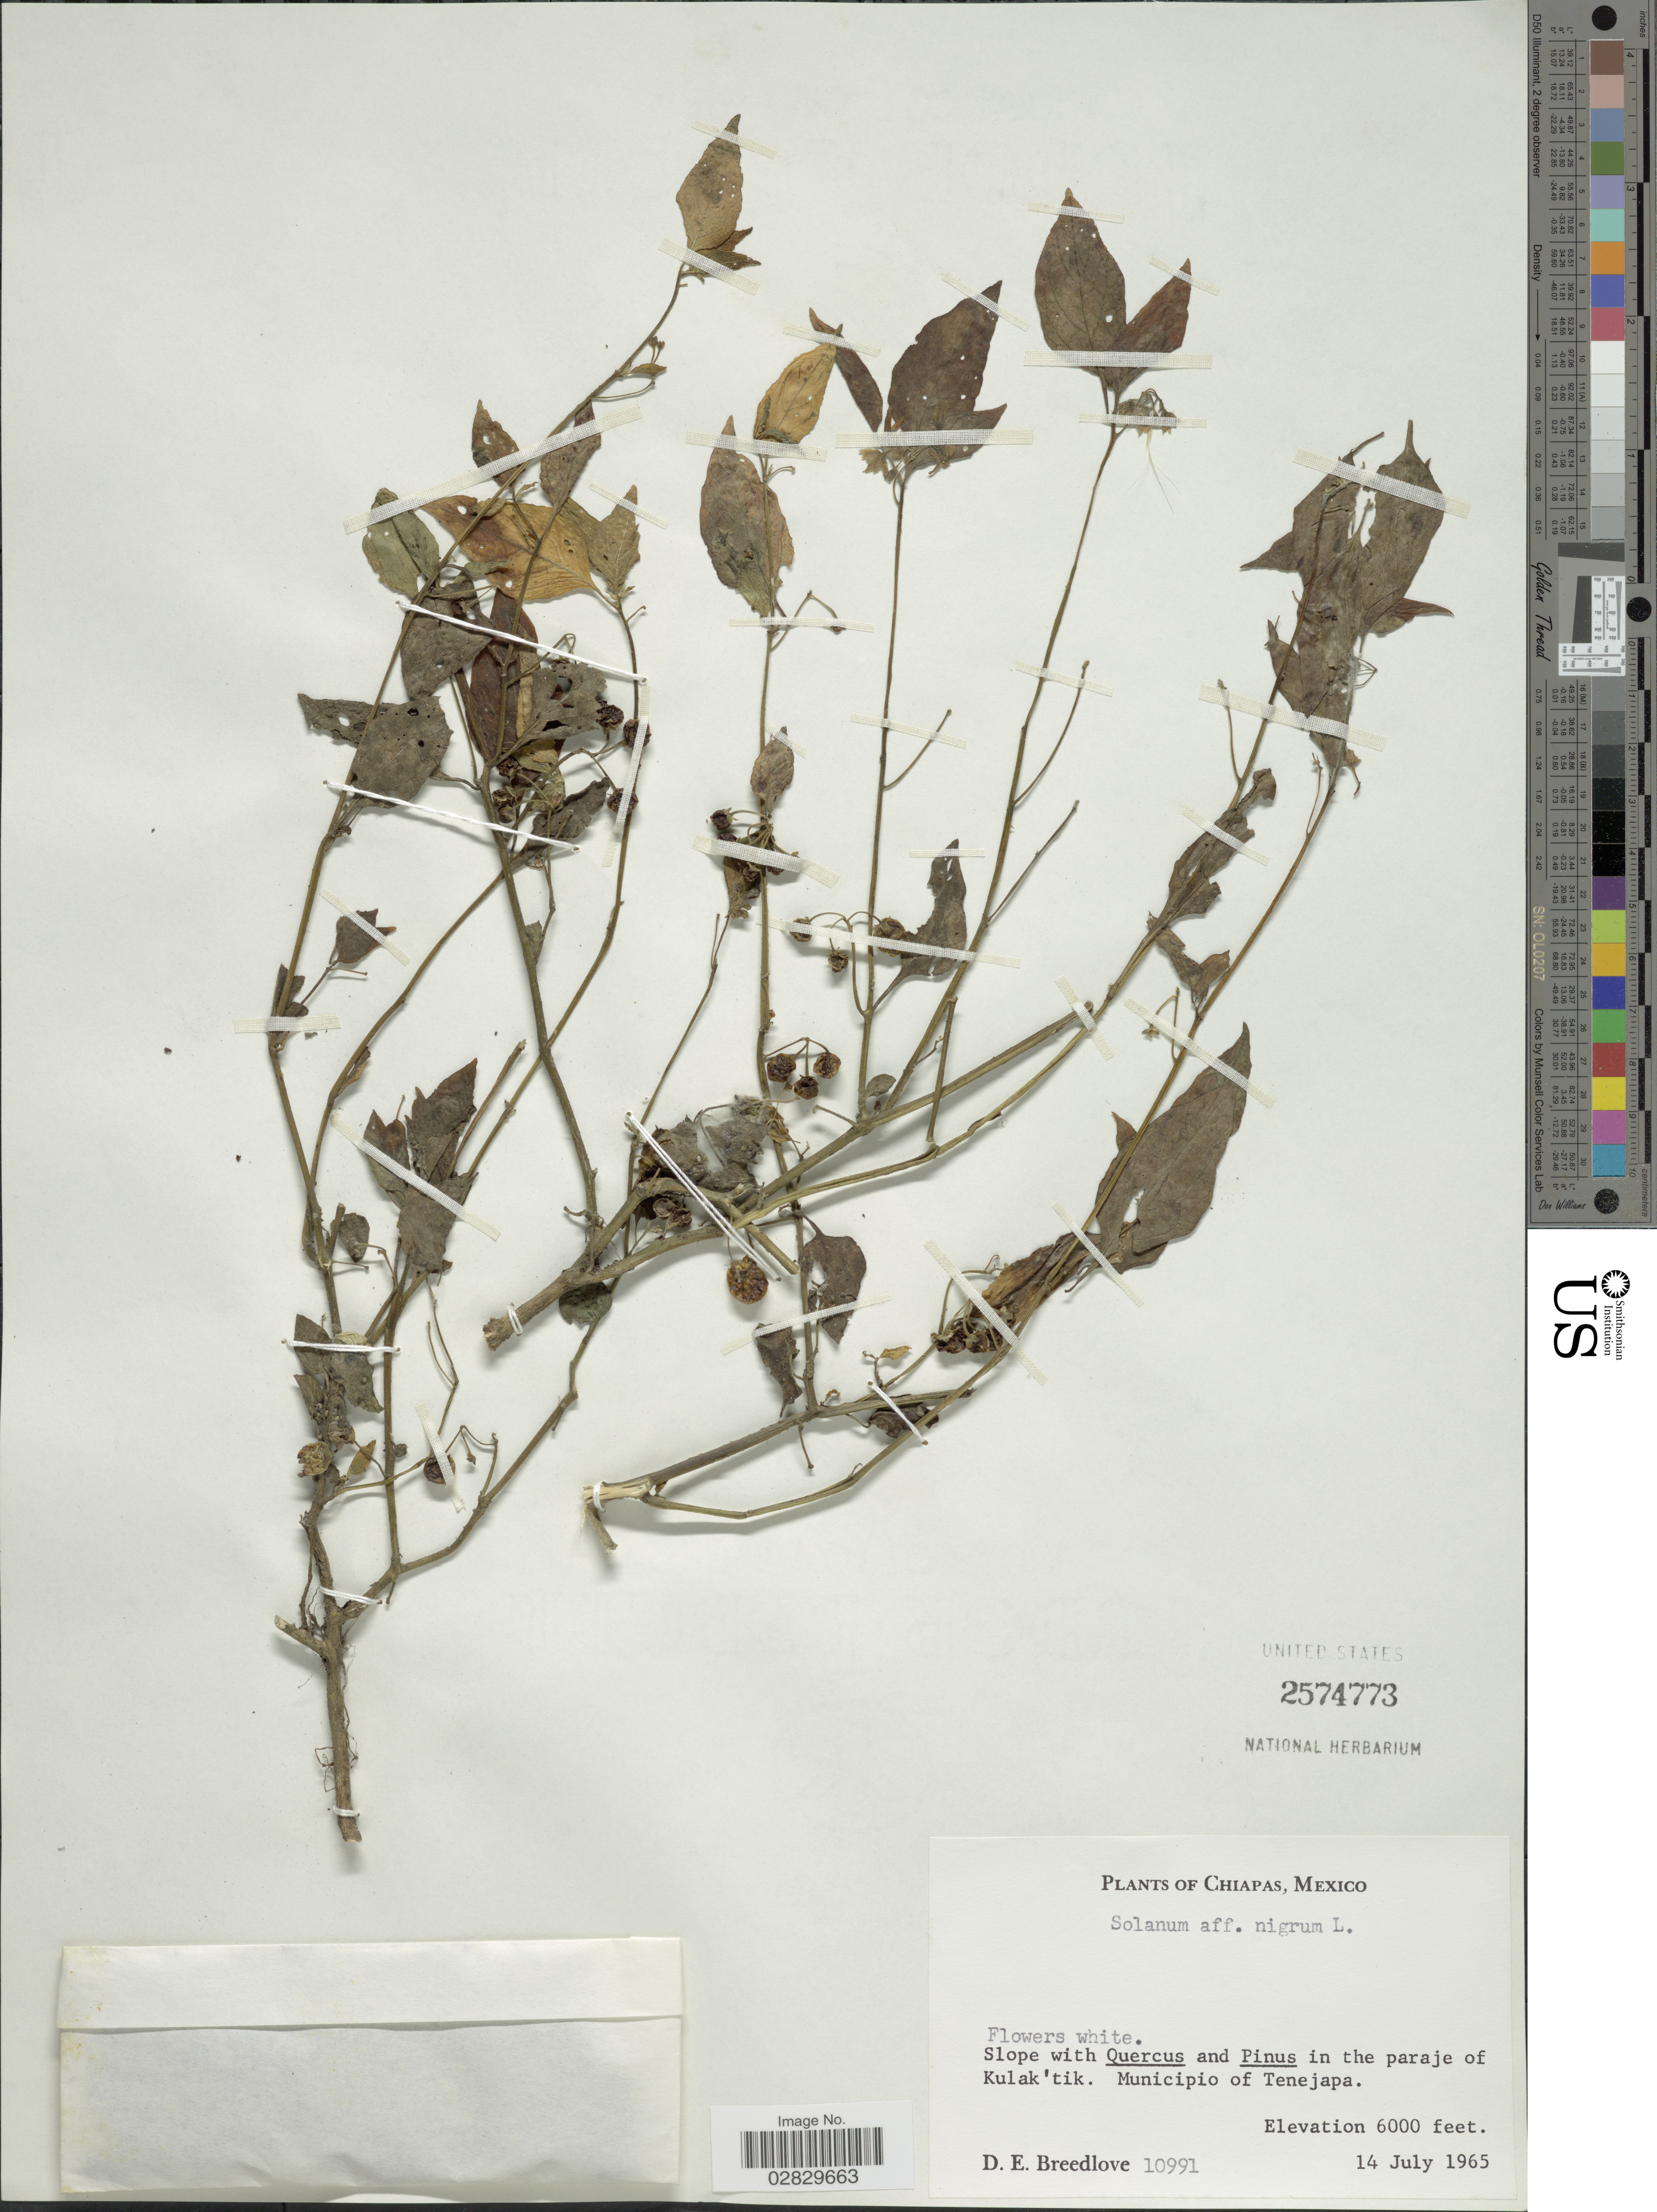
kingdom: Plantae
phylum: Tracheophyta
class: Magnoliopsida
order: Solanales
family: Solanaceae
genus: Solanum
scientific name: Solanum nigrescens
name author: M. Martens & Galeotti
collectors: D. E. Breedlove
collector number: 10991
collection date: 1965-07-14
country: Mexico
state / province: Chiapas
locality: Slope with Quercus and Pinus in the paraje of Kulak'tik. Municipio of Tenejapa.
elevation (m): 1829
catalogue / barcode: US 2574773